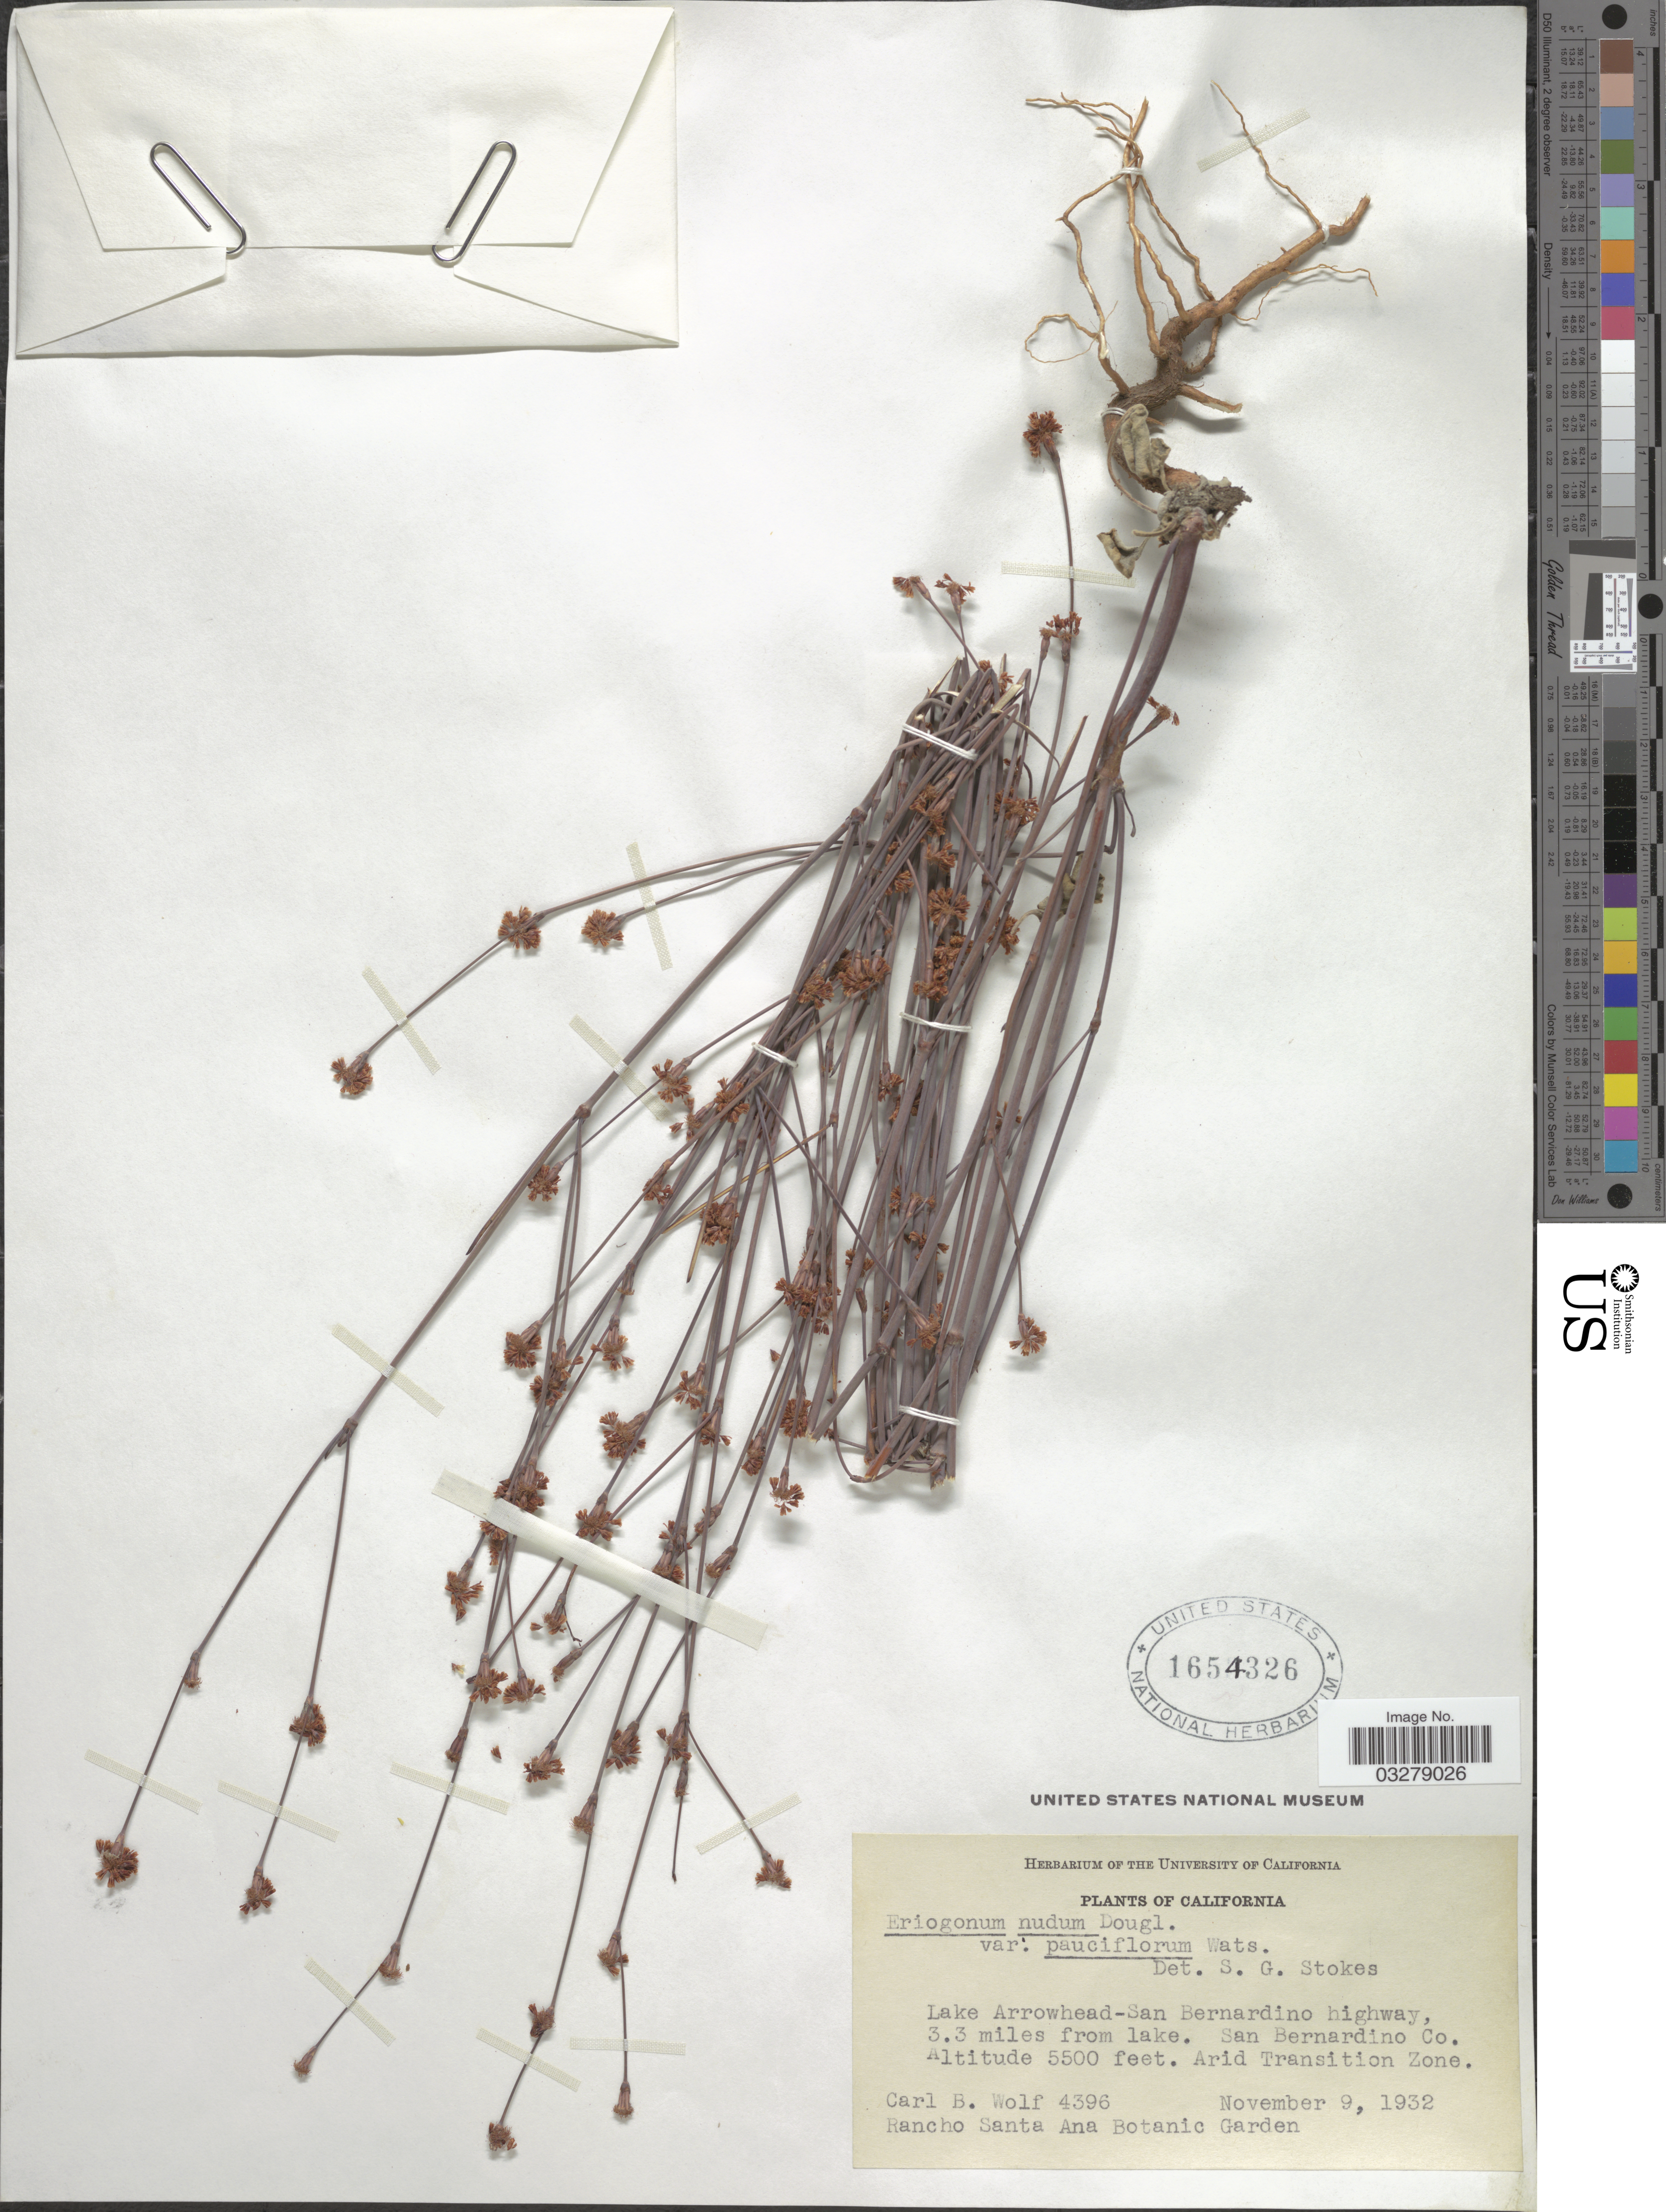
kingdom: Plantae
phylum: Tracheophyta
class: Magnoliopsida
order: Caryophyllales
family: Polygonaceae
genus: Eriogonum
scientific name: Eriogonum nudum var. pauciflorum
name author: S. Watson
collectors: C. B. Wolf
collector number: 4396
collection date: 1932-11-09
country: United States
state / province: California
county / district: San Bernardino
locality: Lake Arrowhead-San Bernardino highway, 3.3 miles from lake. San Bernardino Co., Arid Transition Zone.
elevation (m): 1676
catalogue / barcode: US 1654326